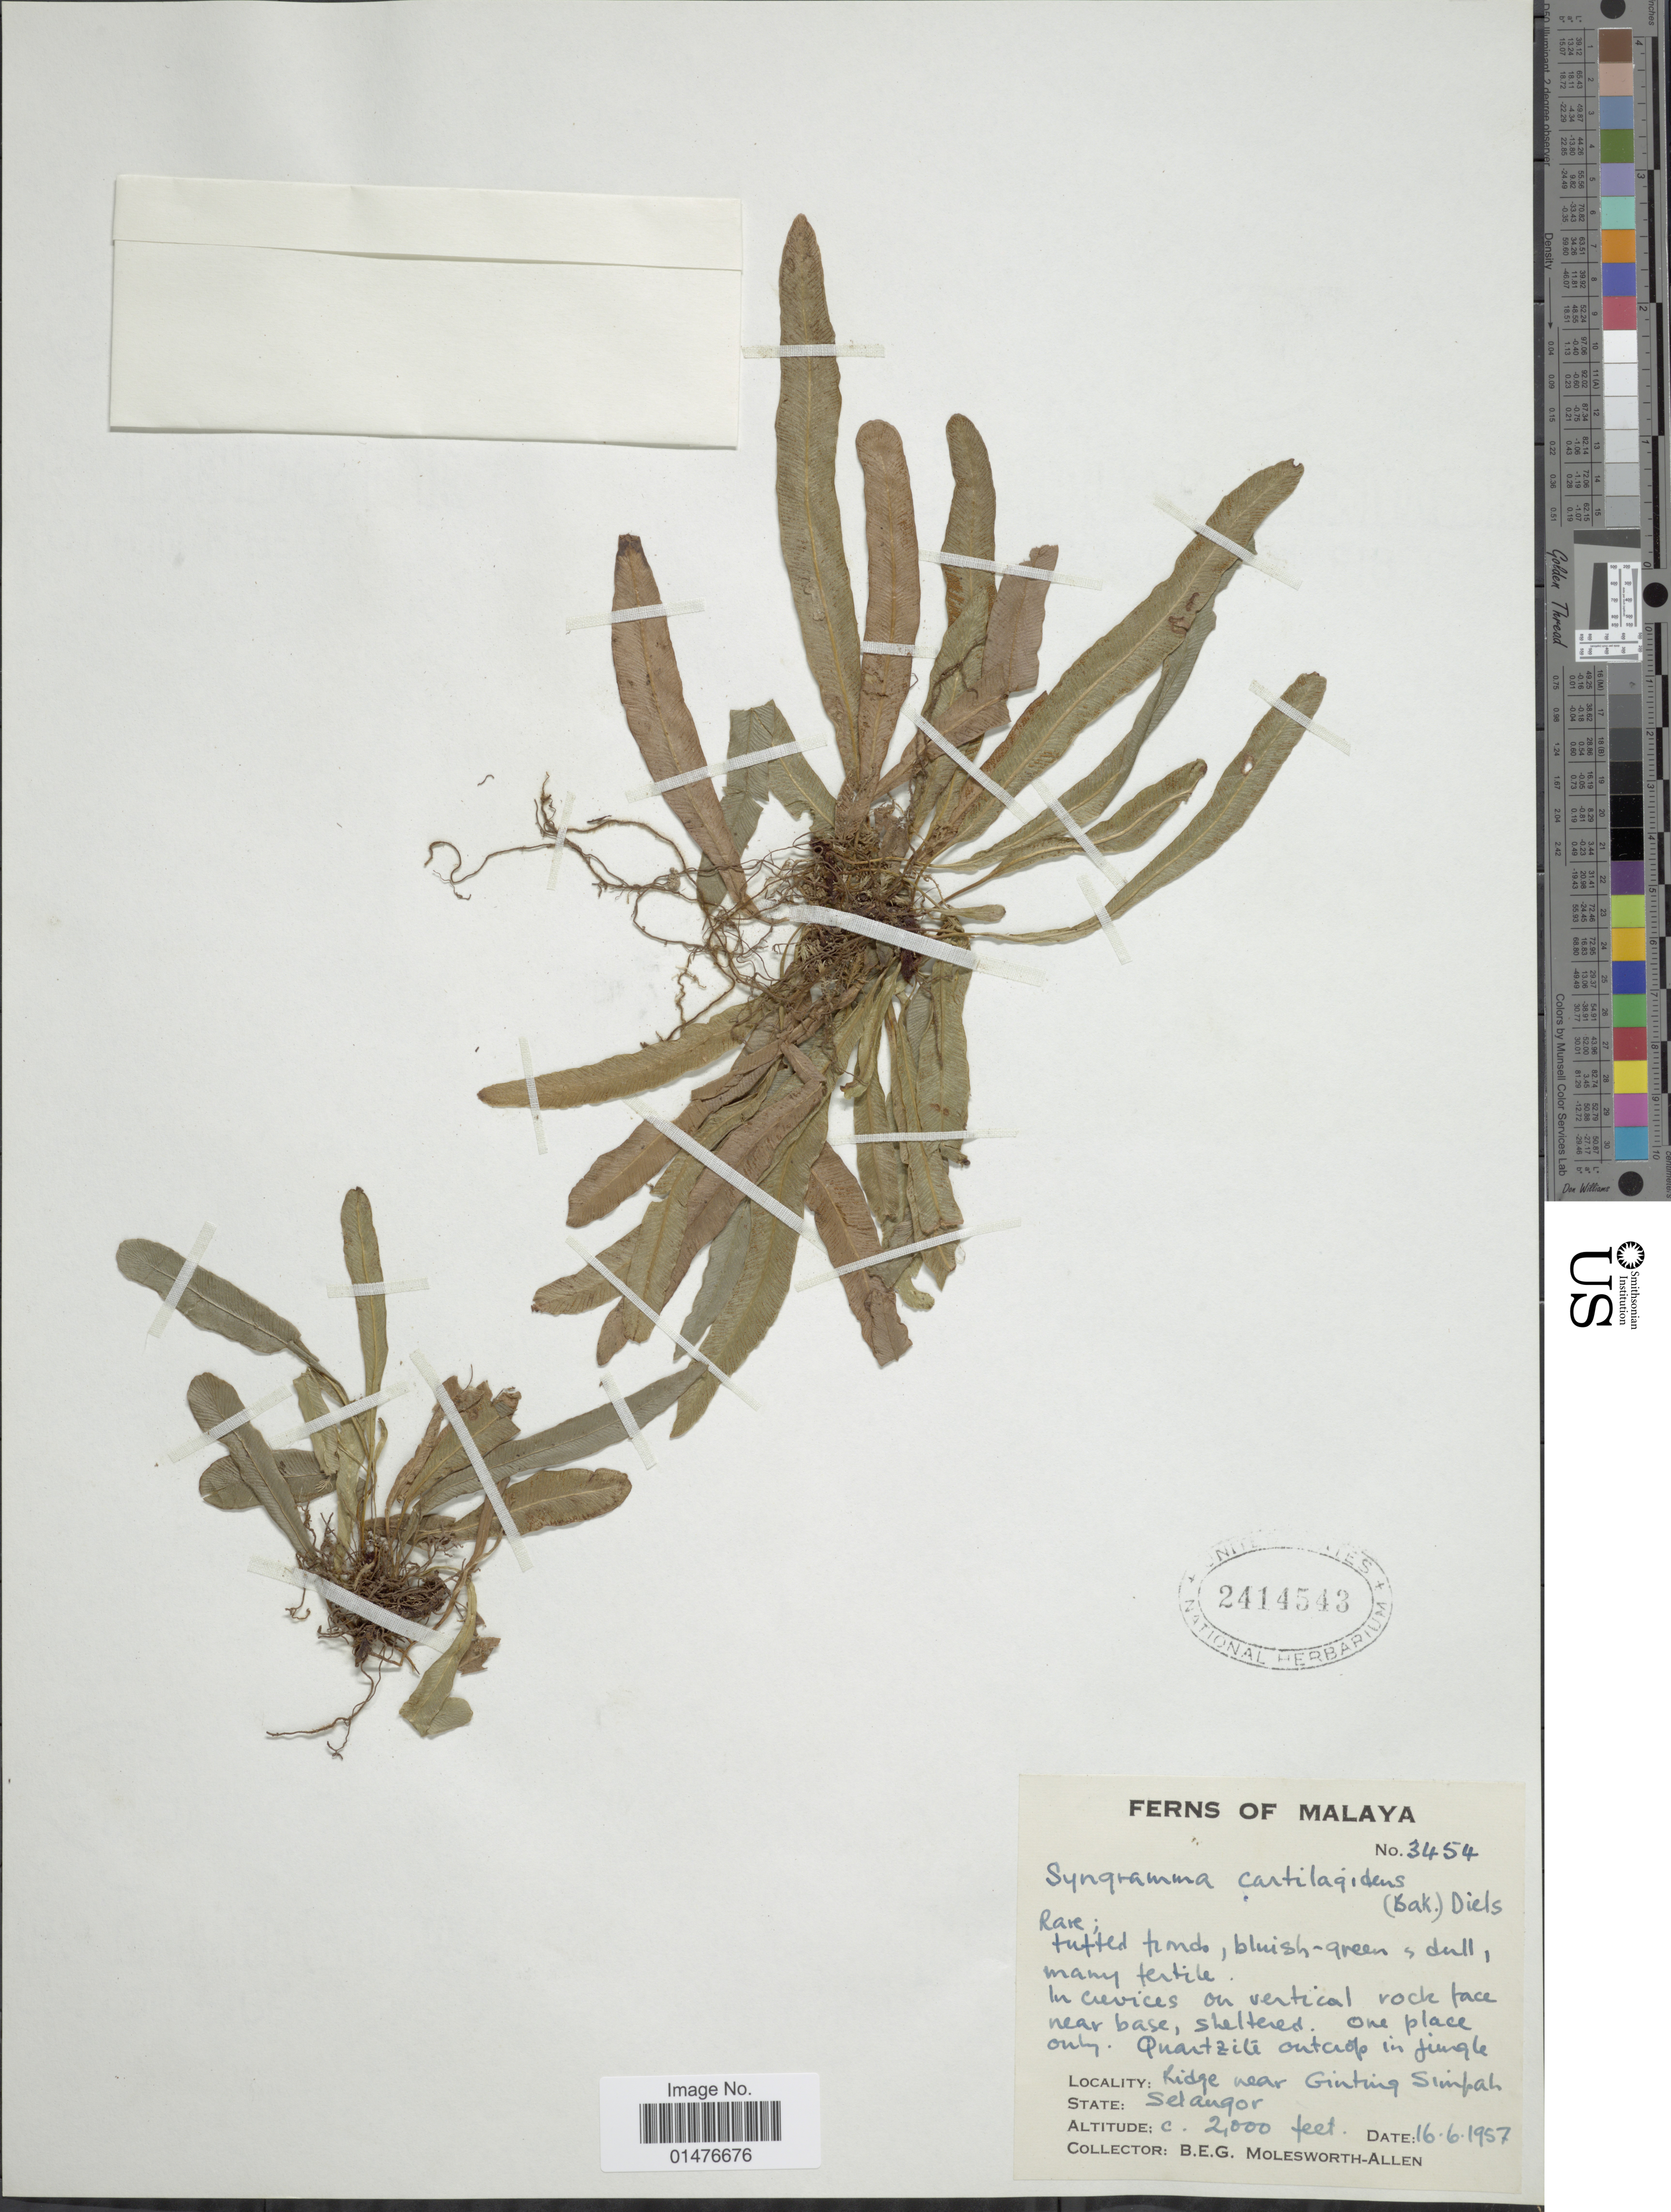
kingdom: Plantae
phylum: Tracheophyta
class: Polypodiopsida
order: Polypodiales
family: Pteridaceae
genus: Syngramma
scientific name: Syngramma cartilagidens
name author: (Baker) Diels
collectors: B. E. G. Molesworth-Allen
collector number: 3454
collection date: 1957-06-16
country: Malaysia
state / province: Selangor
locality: Malaya, Ridge near Ginting Simpah, State SElangor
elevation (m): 610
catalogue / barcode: US 2414543